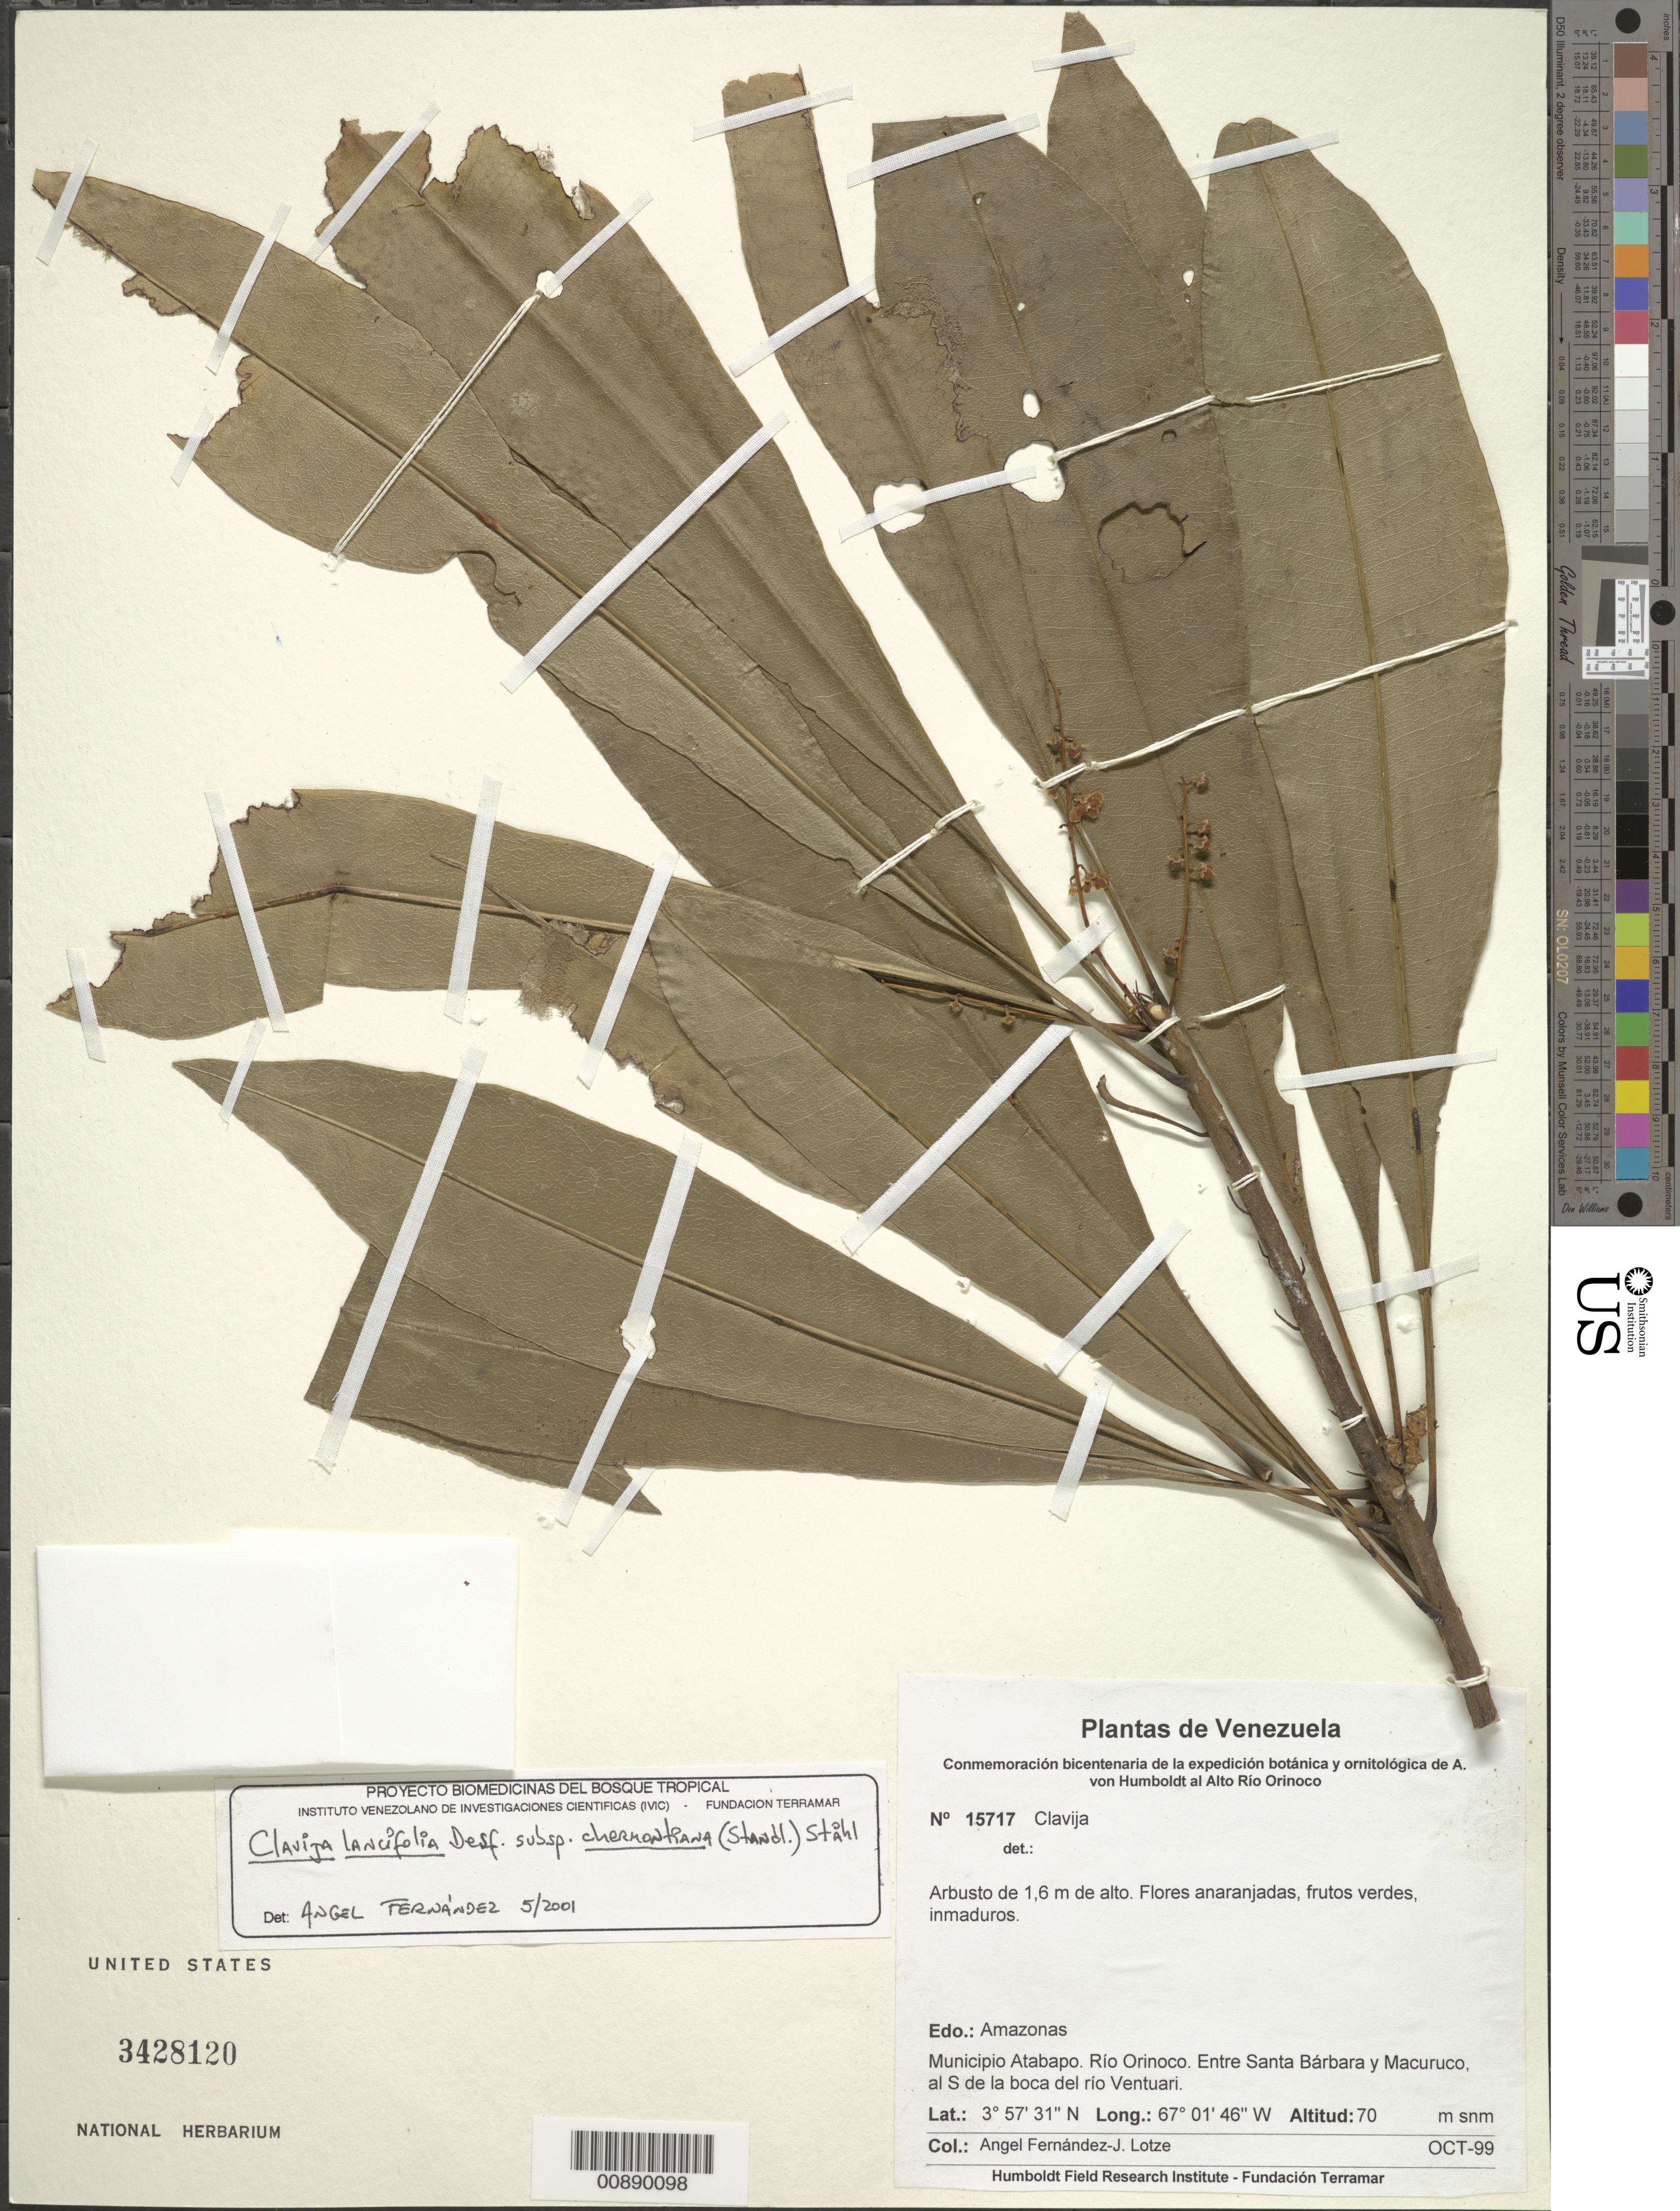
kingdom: Plantae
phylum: Tracheophyta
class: Magnoliopsida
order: Ericales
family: Primulaceae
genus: Clavija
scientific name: Clavija lancifolia subsp. chermontiana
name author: (Standl.) B. Ståhl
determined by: Fernández, A.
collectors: A. Fernández & J. Lotze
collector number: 15717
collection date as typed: Oct-99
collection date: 1999-10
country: Venezuela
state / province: Amazonas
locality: Mun. Atabapo, Río Orinoco, entre Santa Bárbara y Macuruco, al S de la boca del Río Ventuari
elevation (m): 70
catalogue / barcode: US 3428120